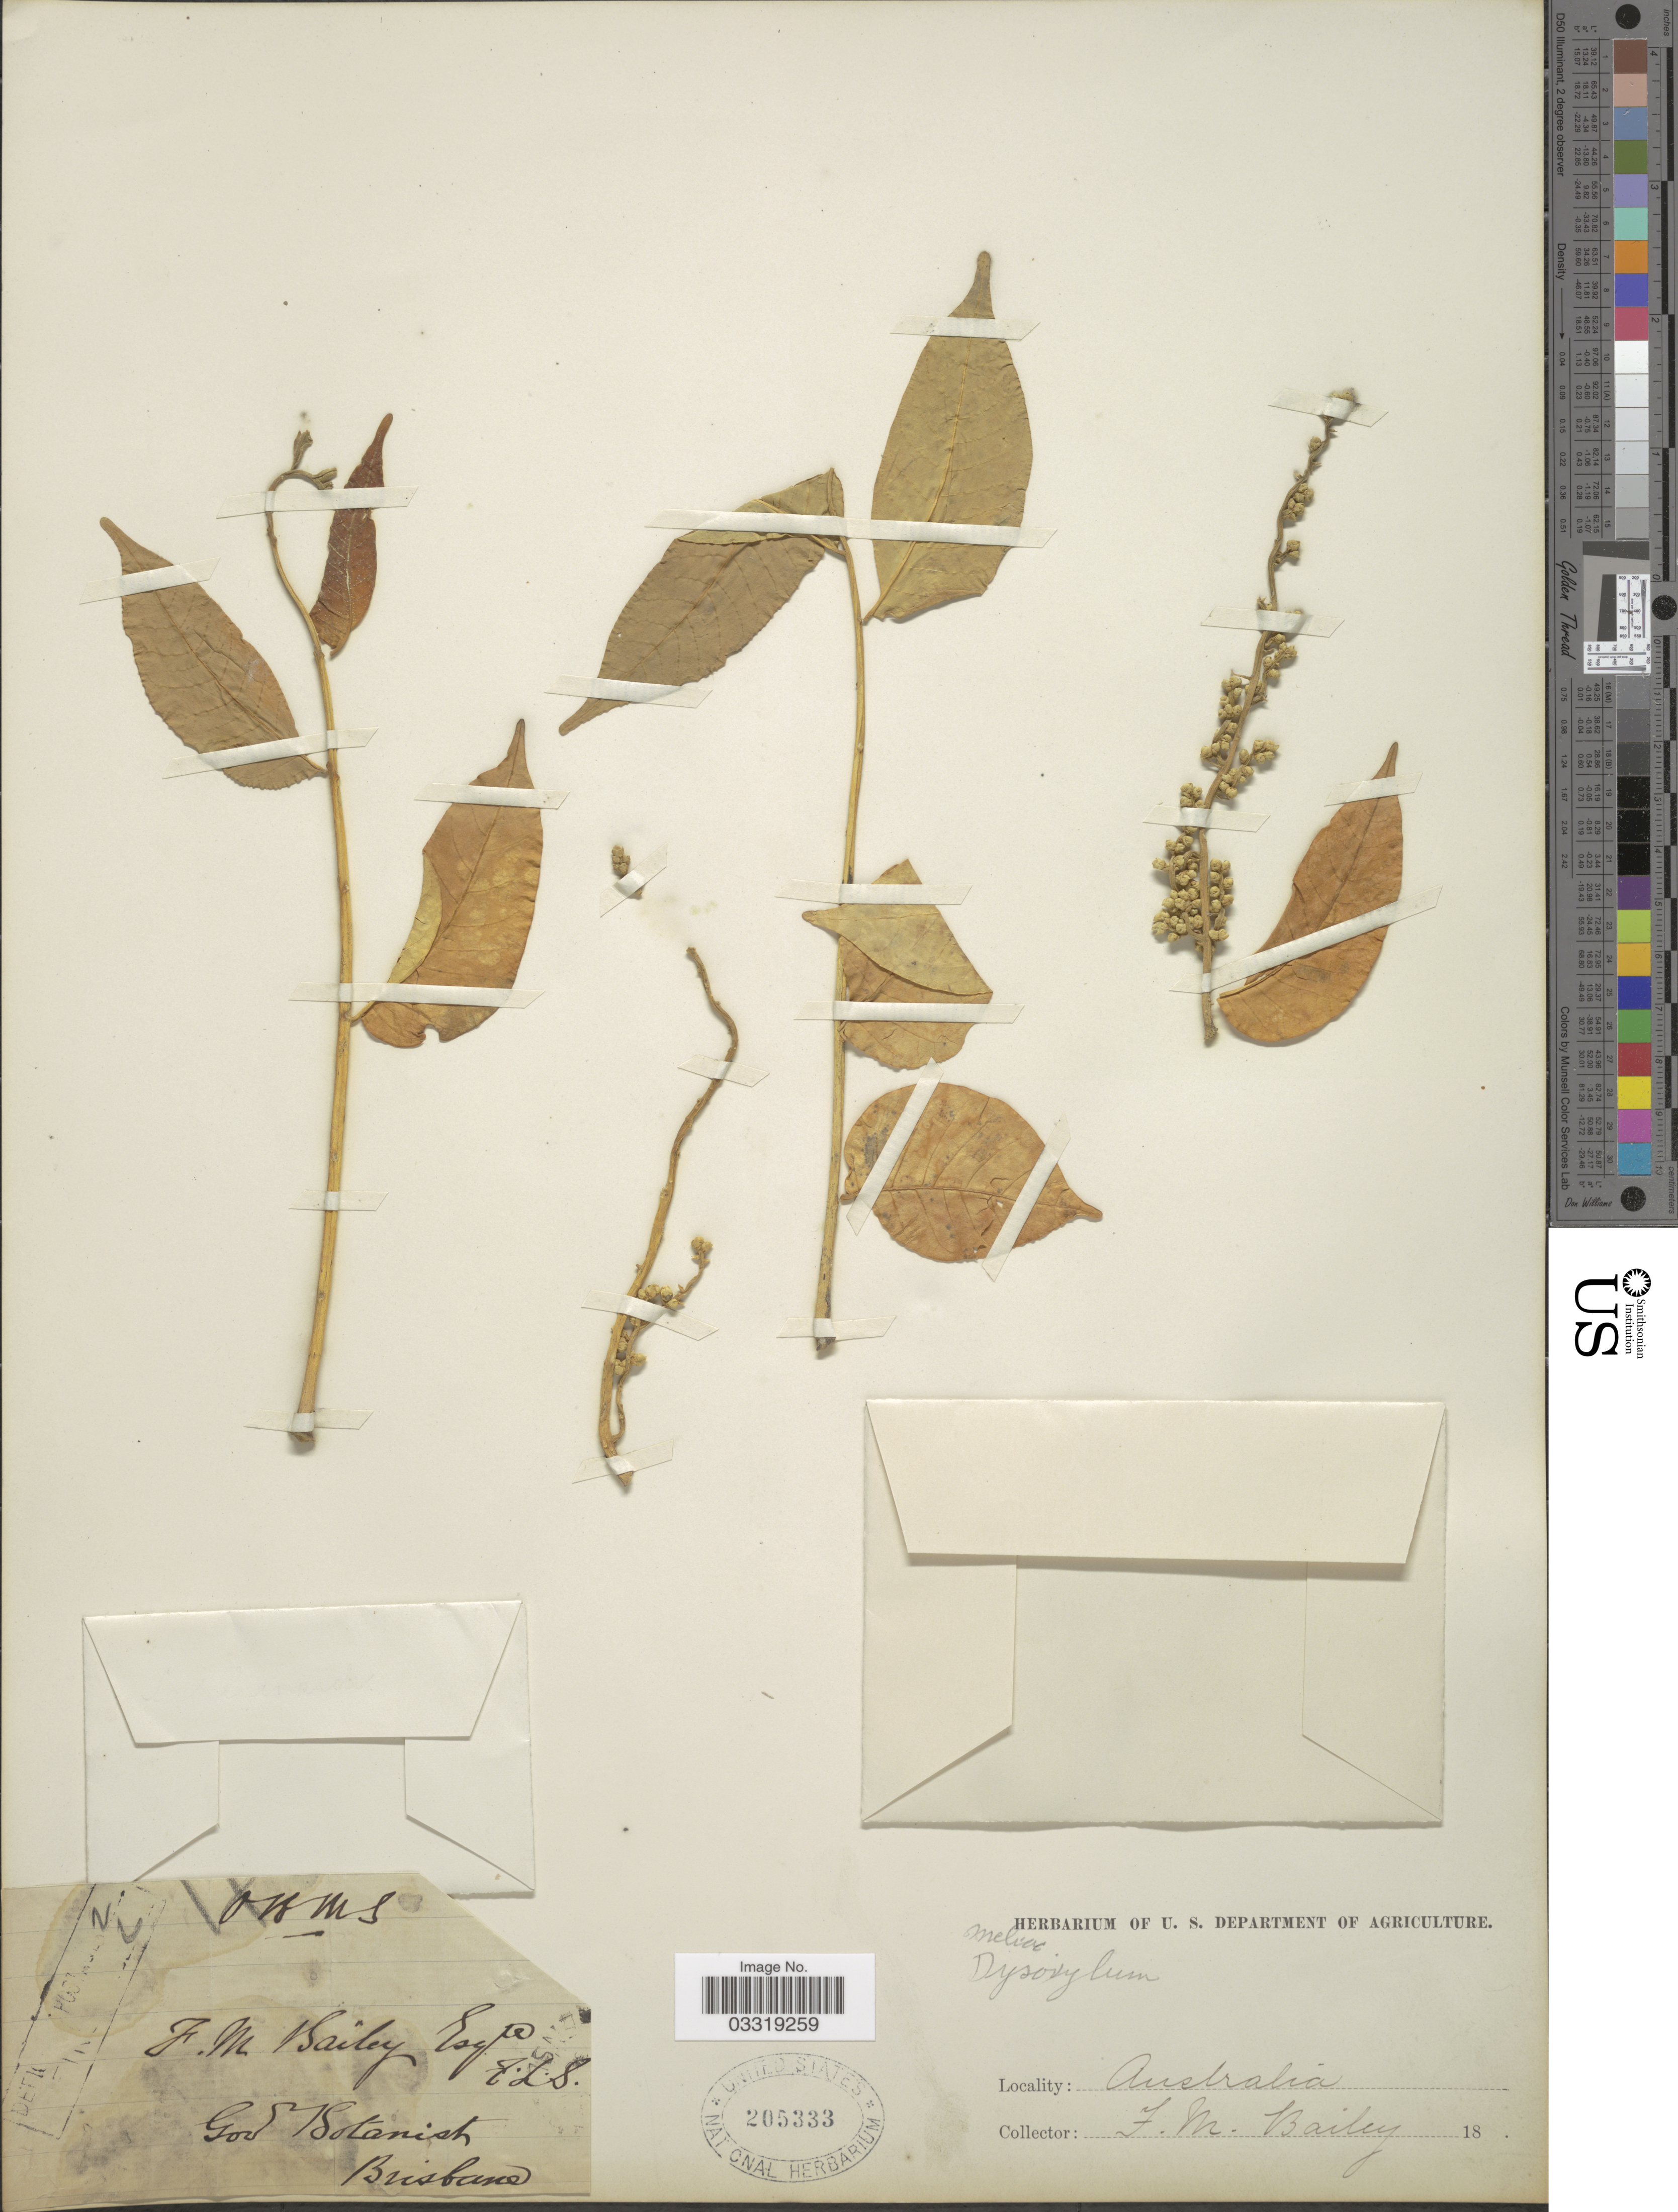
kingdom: Plantae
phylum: Tracheophyta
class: Magnoliopsida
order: Sapindales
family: Meliaceae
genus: Dysoxylum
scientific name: Dysoxylum sp.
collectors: F. M. Bailey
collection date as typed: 18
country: Australia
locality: God Botanish Brisbane.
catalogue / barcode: US 205333